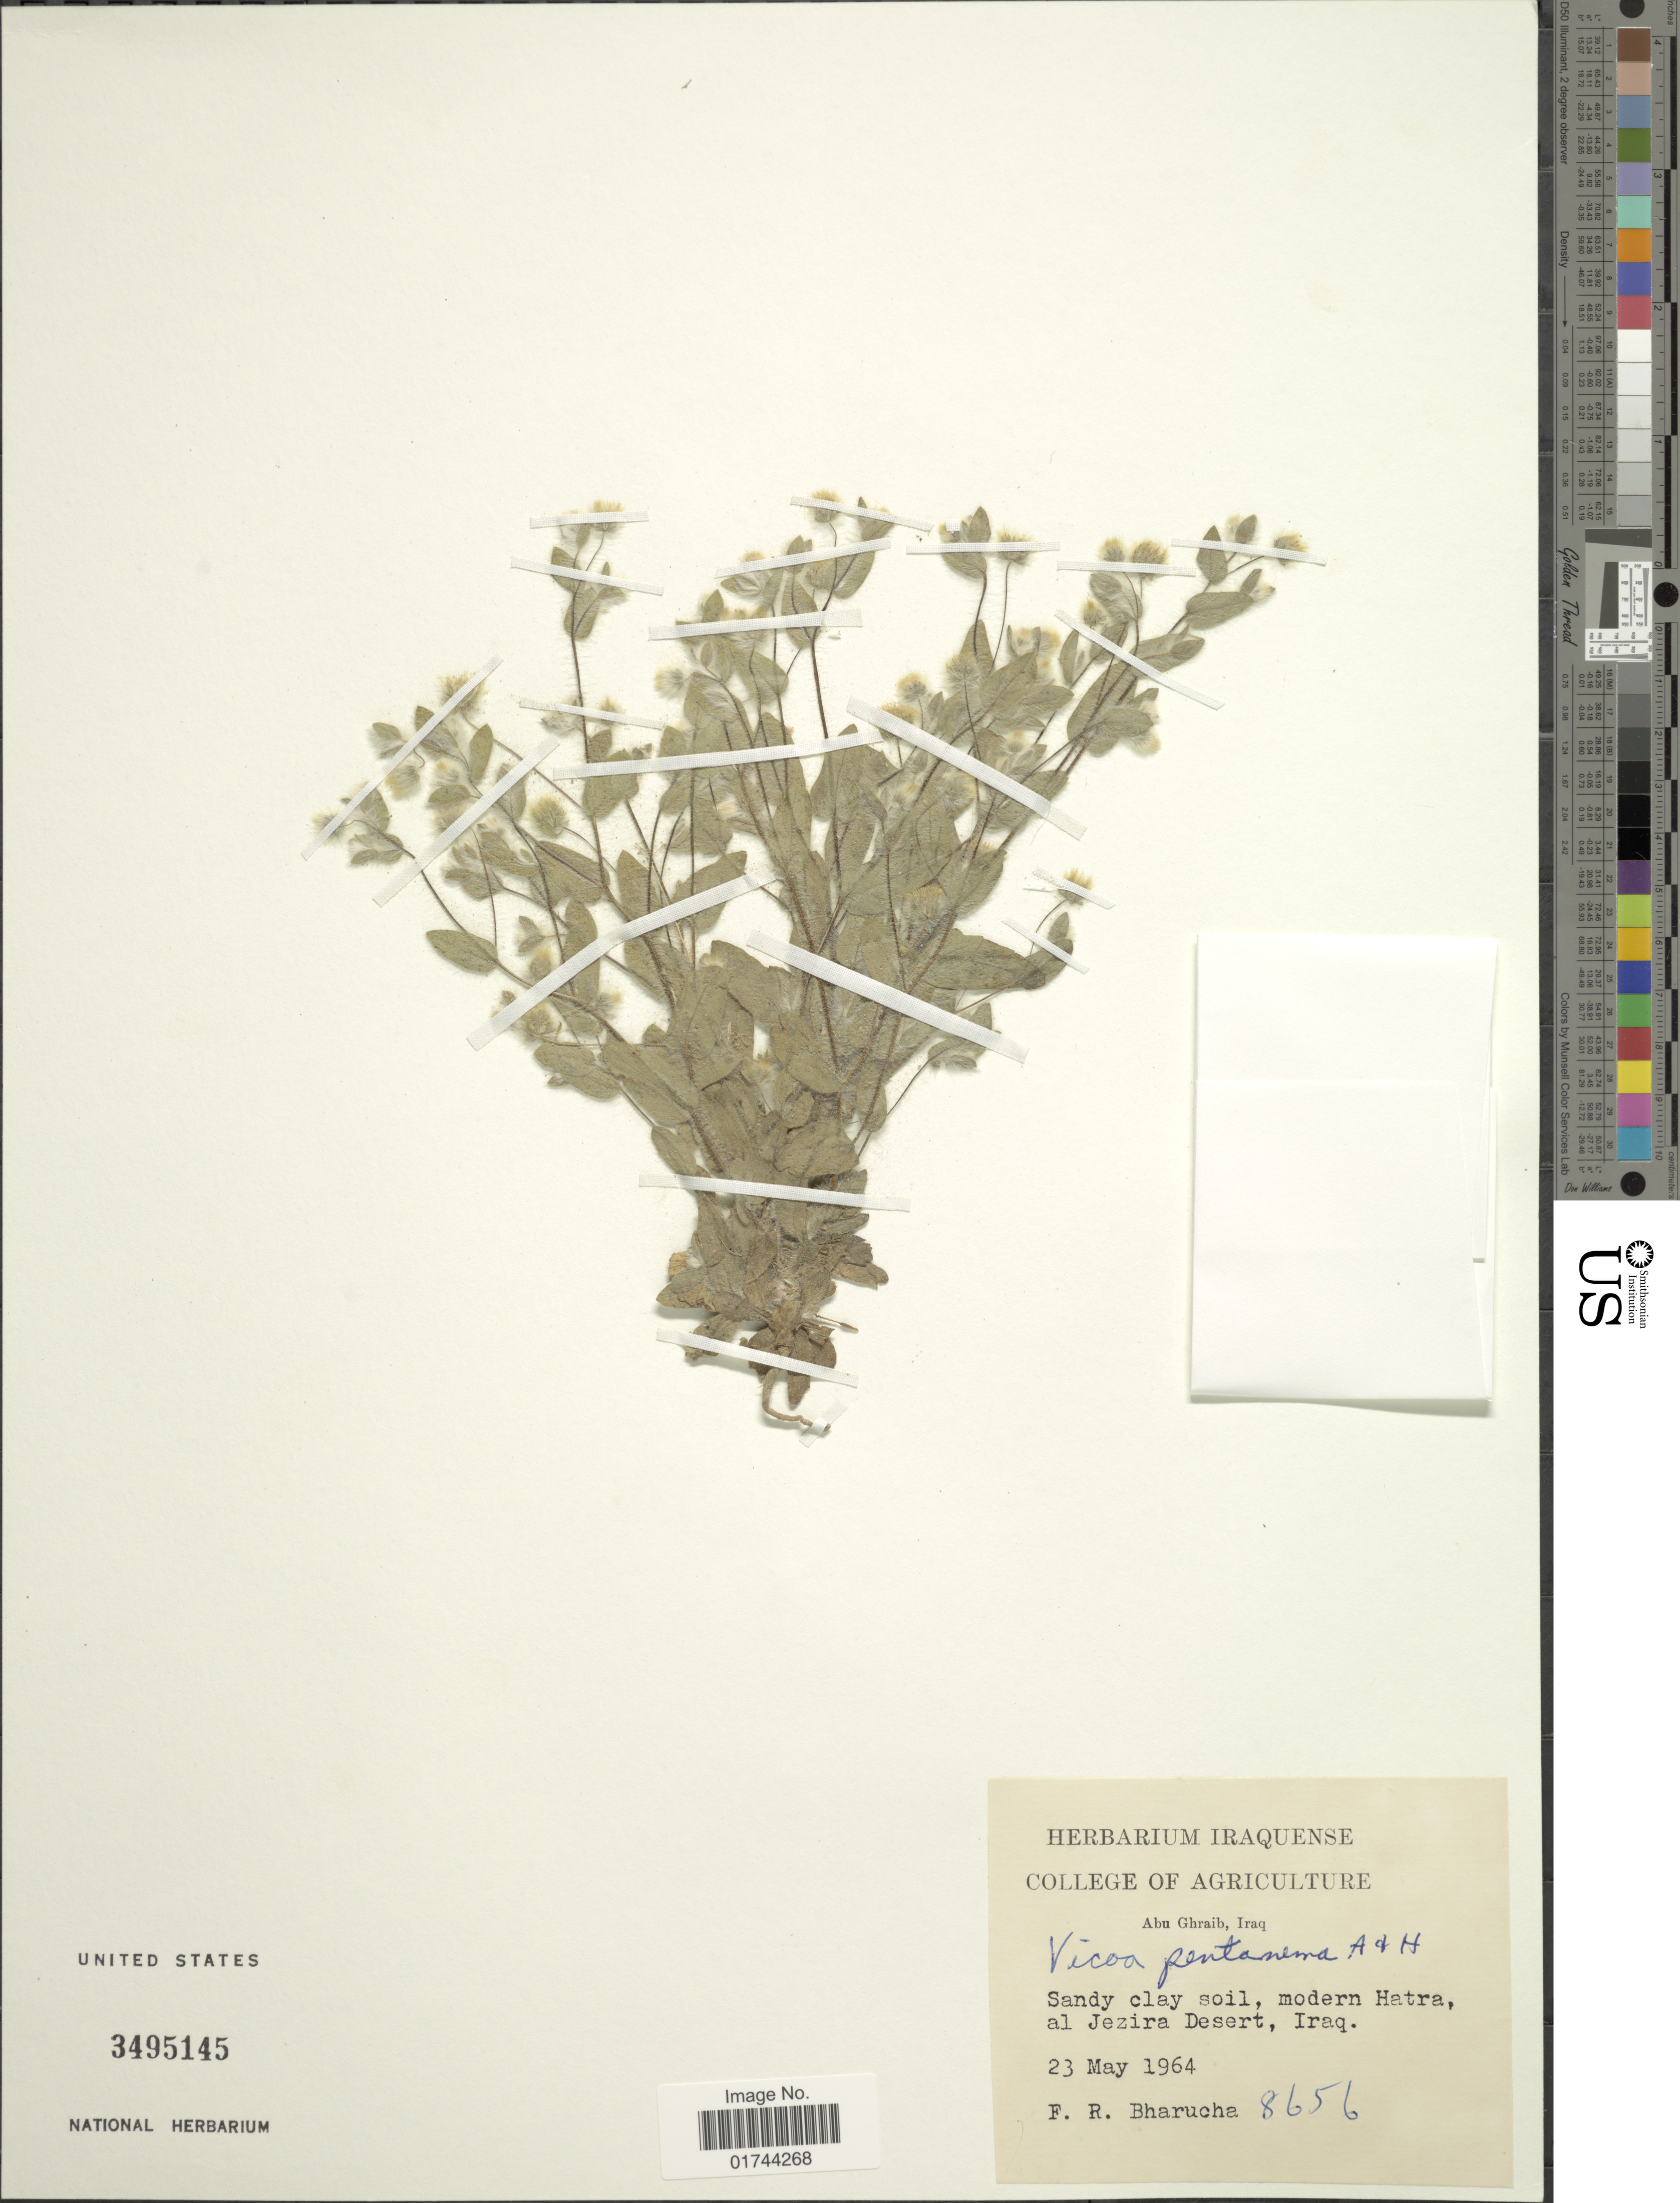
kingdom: Plantae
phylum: Tracheophyta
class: Magnoliopsida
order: Asterales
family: Asteraceae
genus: Vicoa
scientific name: Vicoa pentanema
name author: Aitch. & Hemsl.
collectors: F. Bharucha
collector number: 8656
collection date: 1964-05-23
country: Iraq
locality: Al Jezira Desert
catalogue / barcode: US 3495145